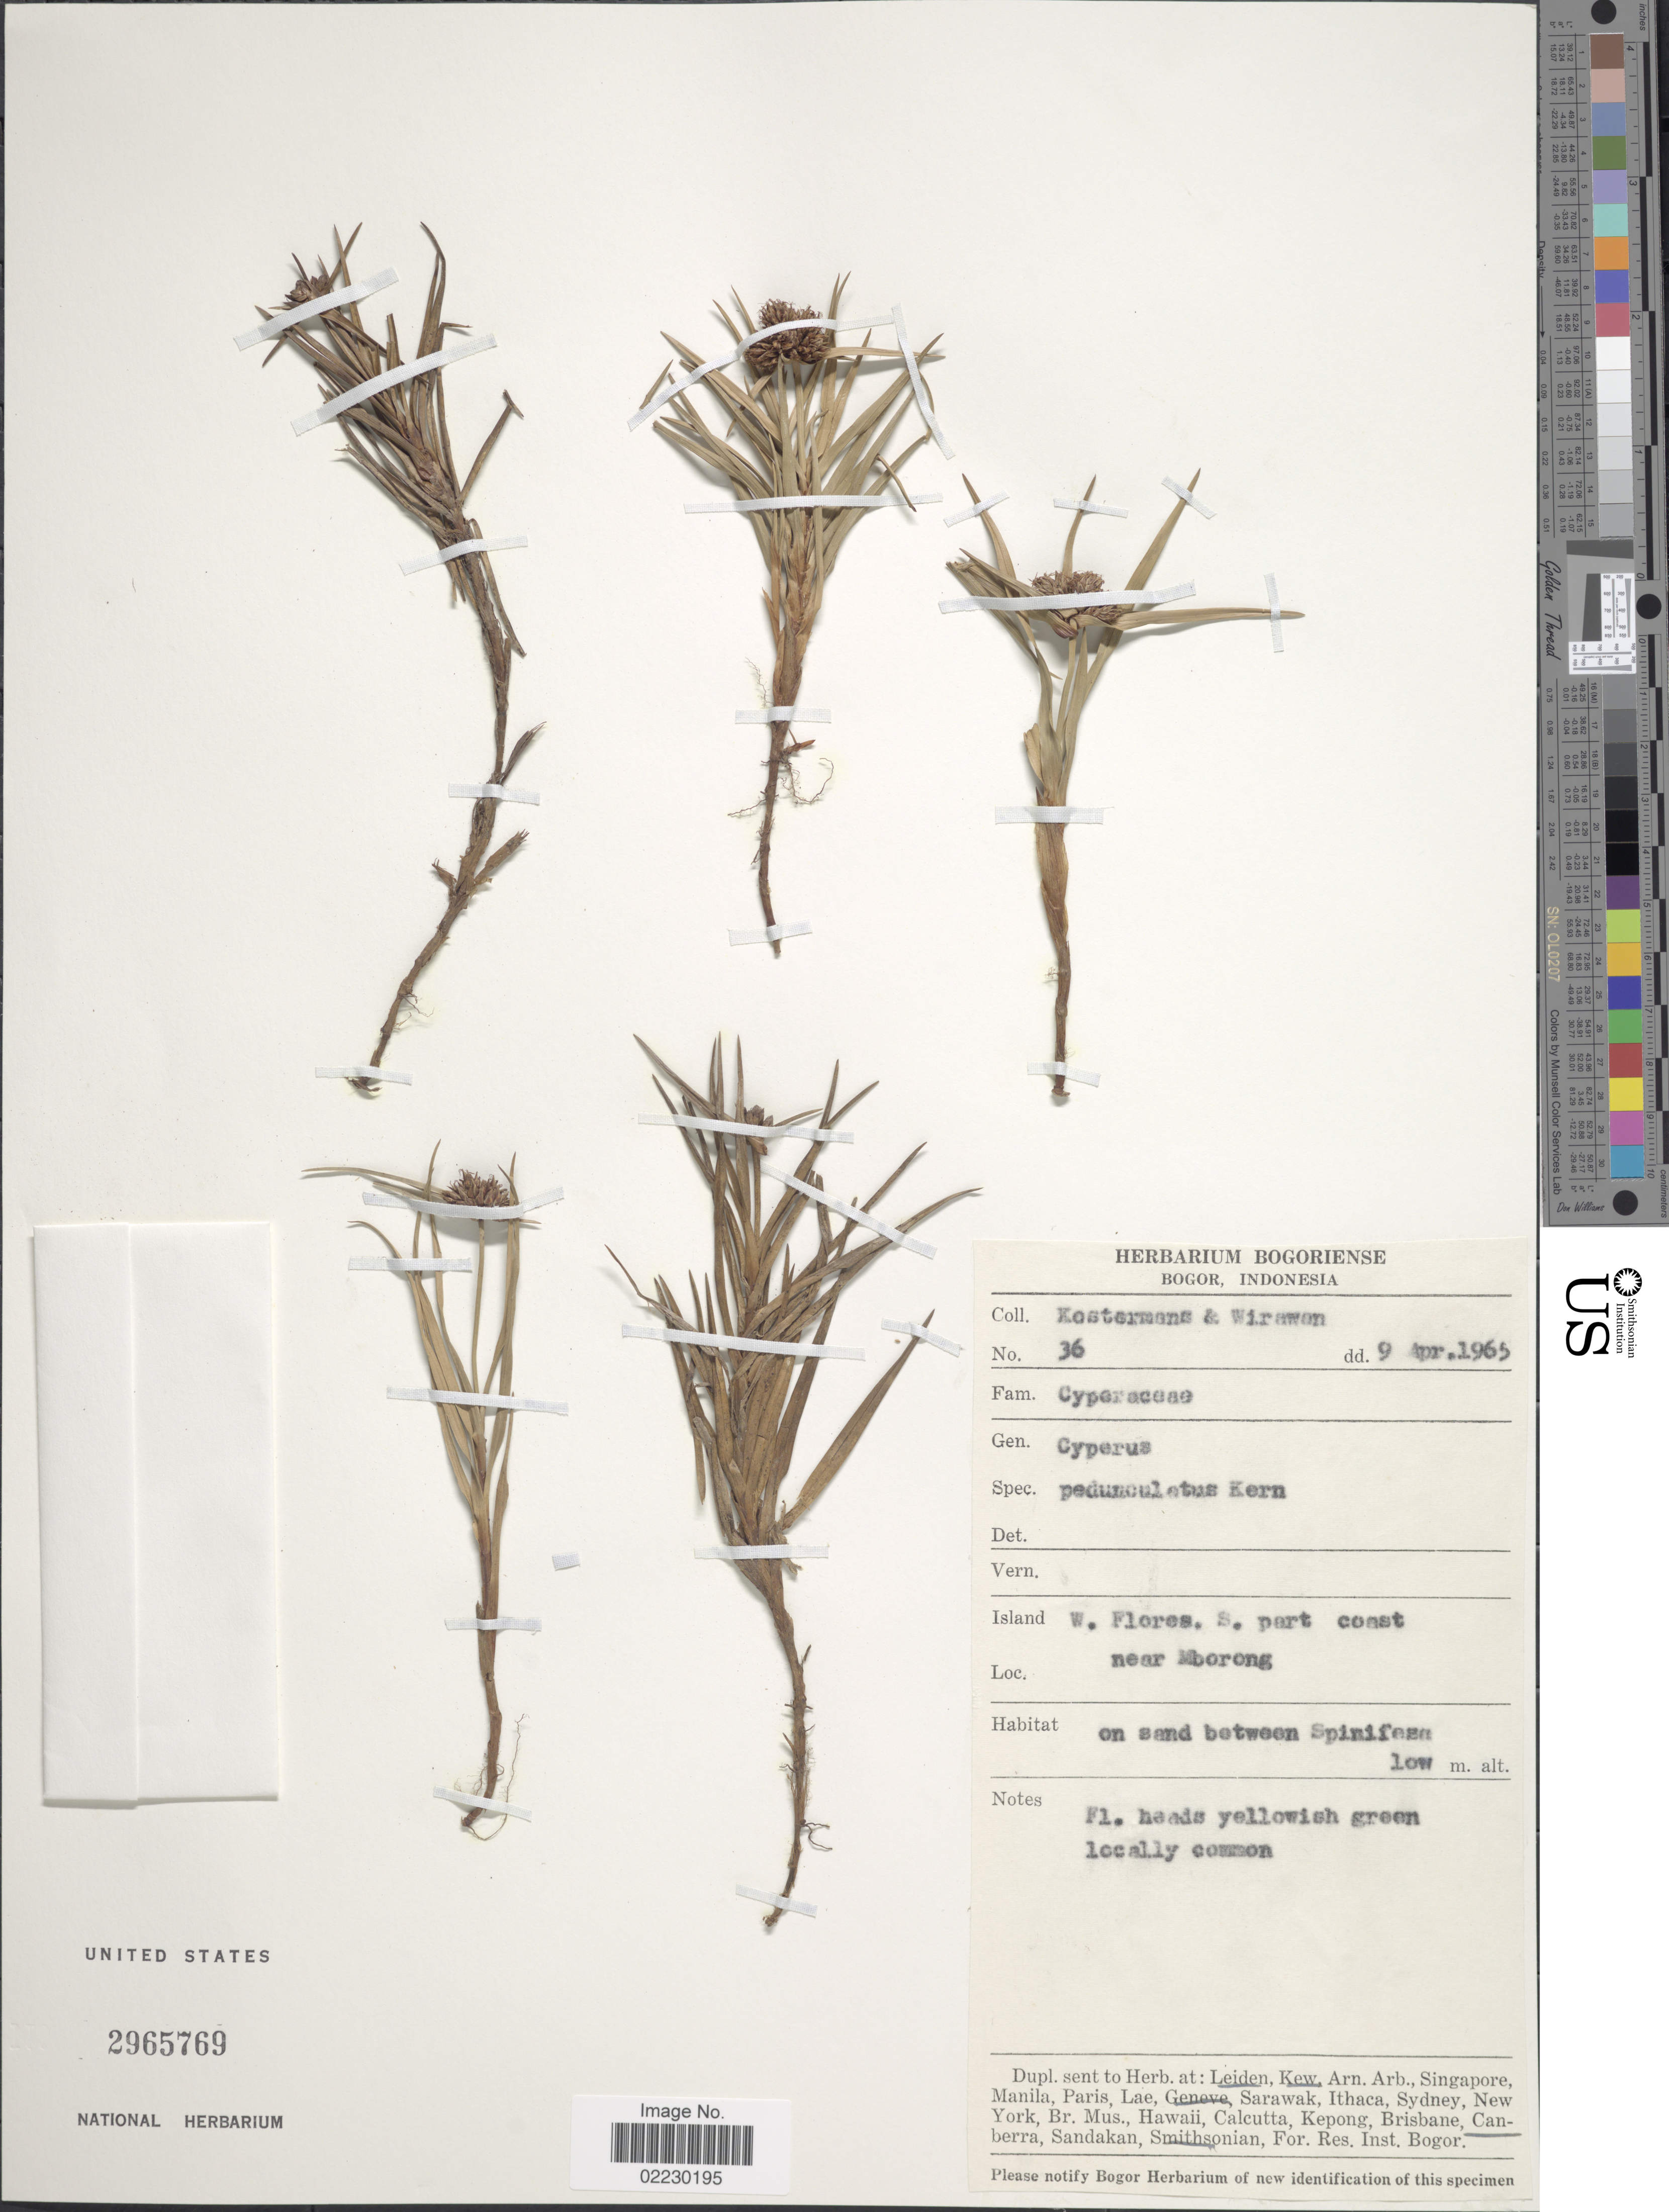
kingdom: Plantae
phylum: Tracheophyta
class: Liliopsida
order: Poales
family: Cyperaceae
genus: Cyperus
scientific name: Cyperus pedunculatus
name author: (R. Br.) J. Kern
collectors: Kostermans & -. Wirawan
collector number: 36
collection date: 1965-04-09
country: Indonesia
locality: W. Flores, s. part coast near Mborong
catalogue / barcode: US 2965769